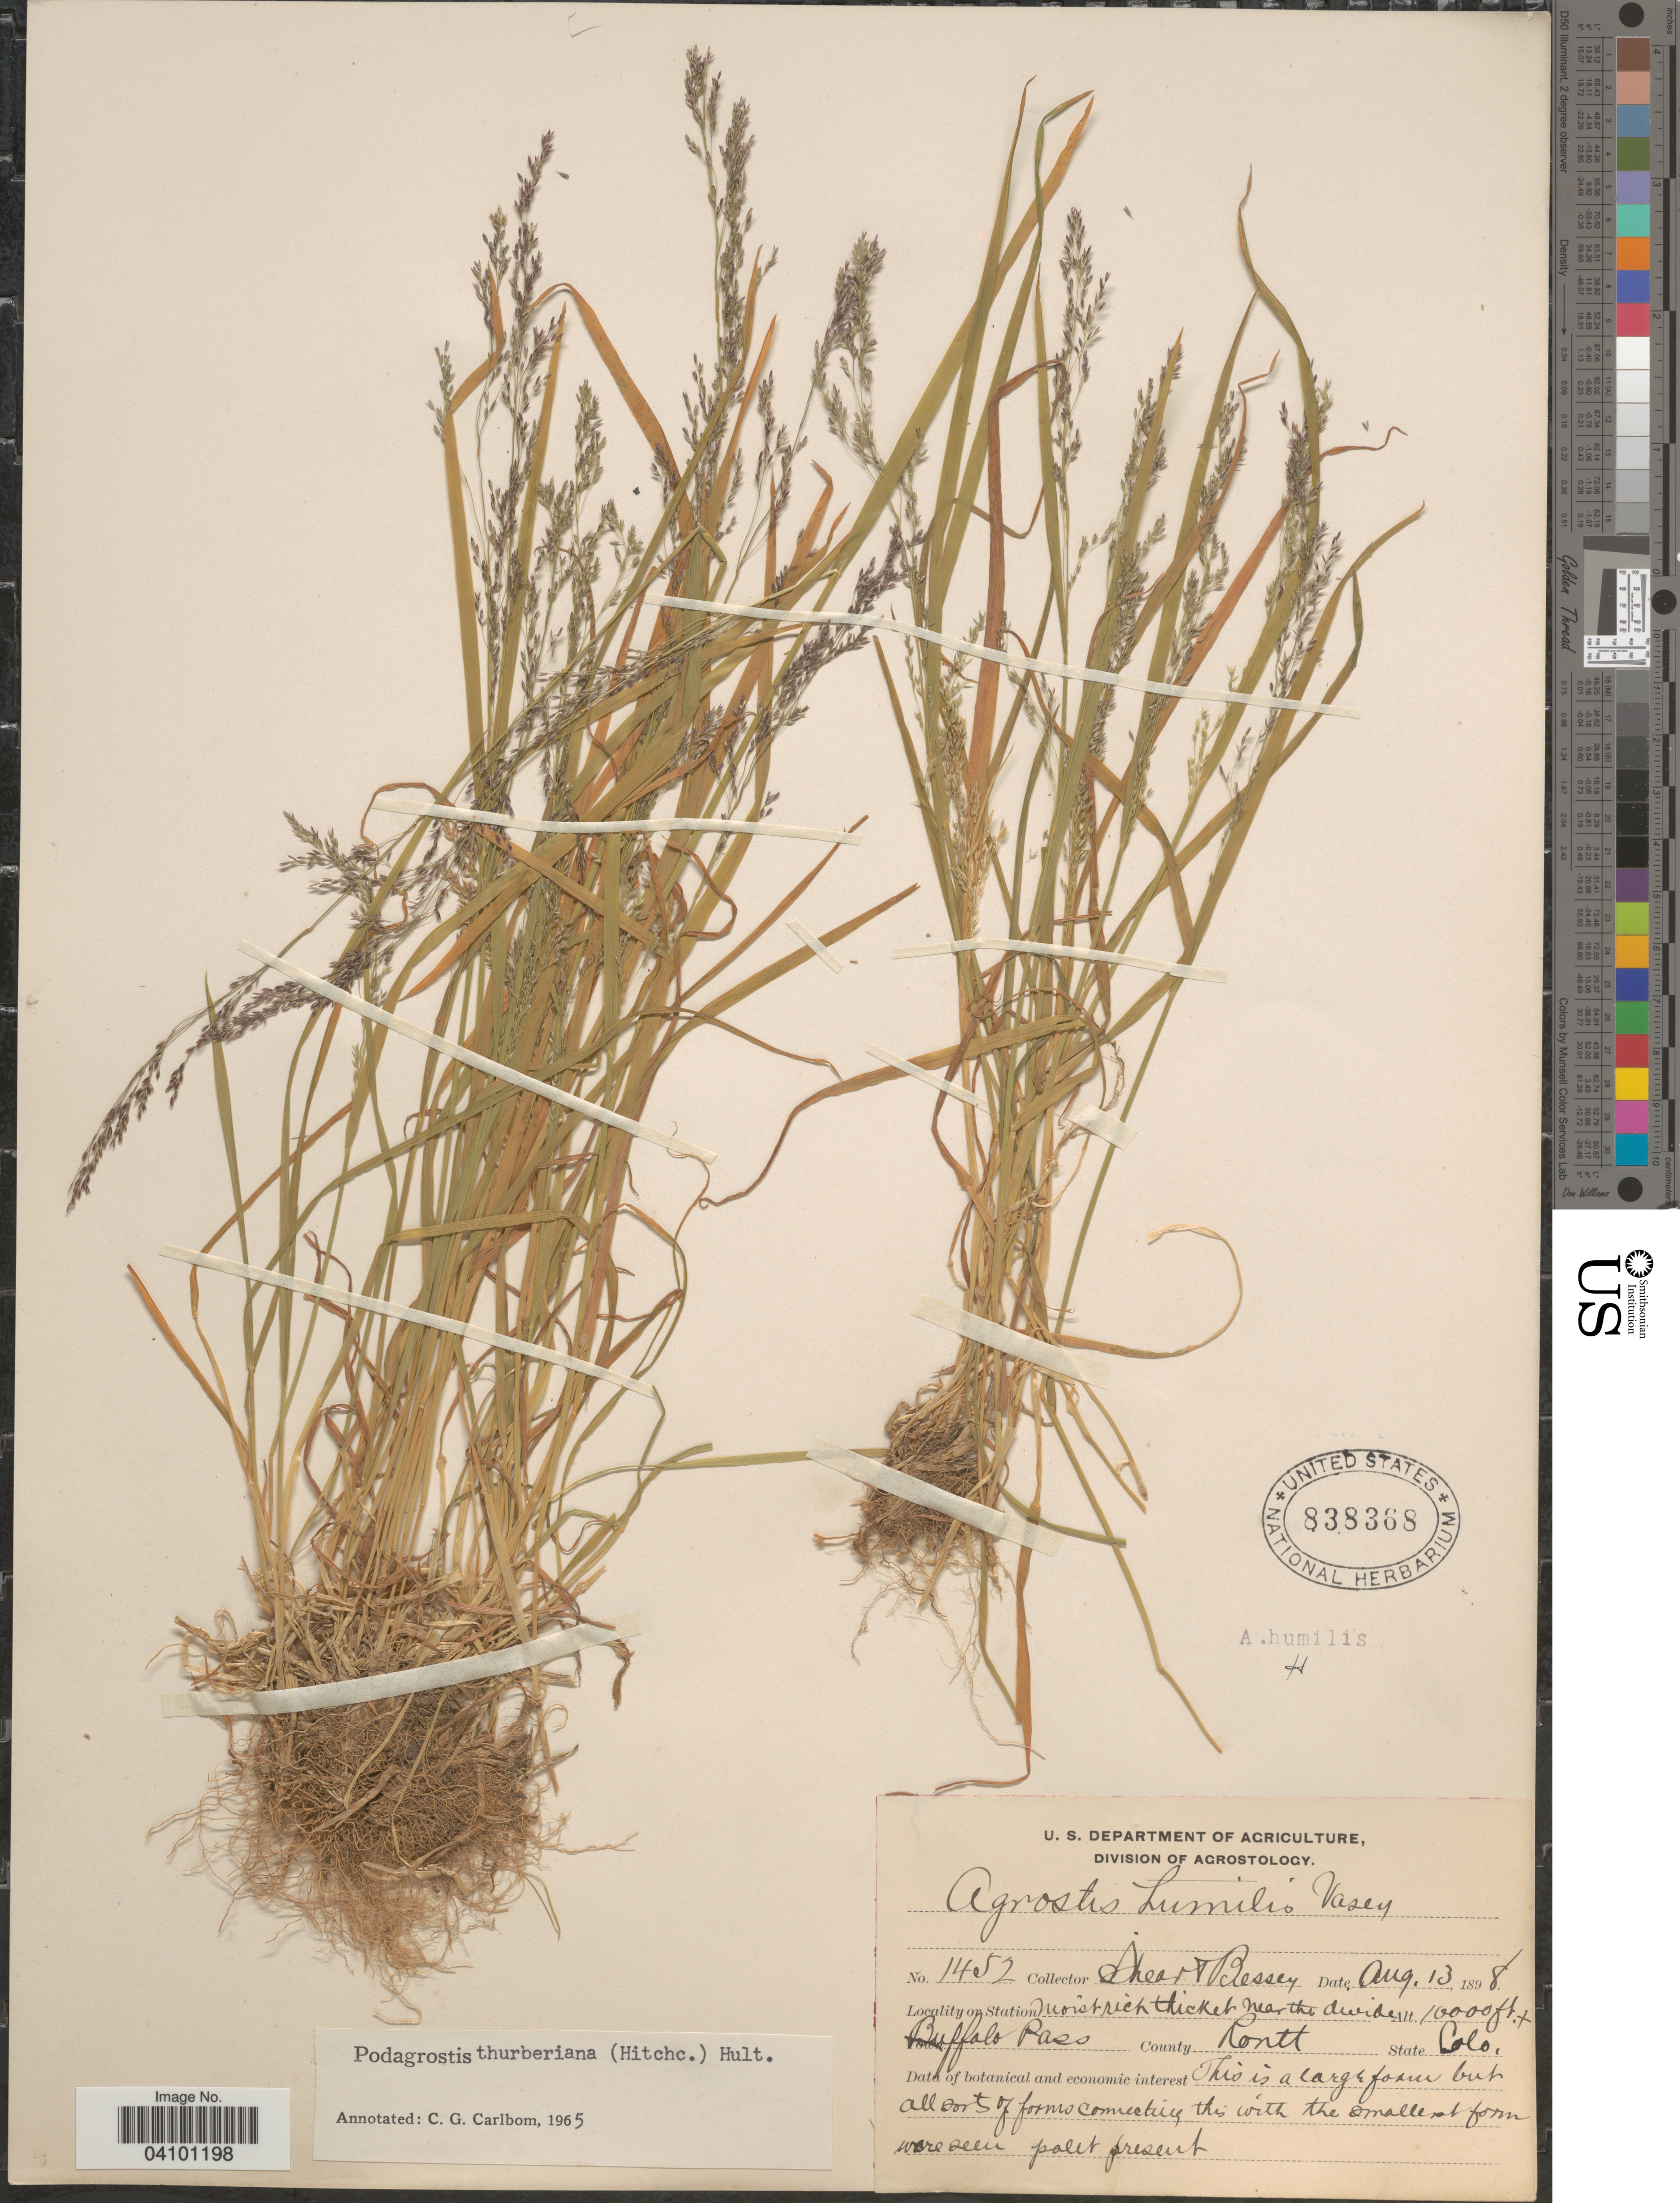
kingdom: Plantae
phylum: Tracheophyta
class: Liliopsida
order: Poales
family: Poaceae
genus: Podagrostis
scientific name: Podagrostis thurberiana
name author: Hitchc.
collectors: -- Shear & -. Bessey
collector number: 1452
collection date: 1898-08-13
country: United States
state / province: Colorado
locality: Moist rich thicket near the divide. Buffalo Pass. County Routt.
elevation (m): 3048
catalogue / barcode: US 838368